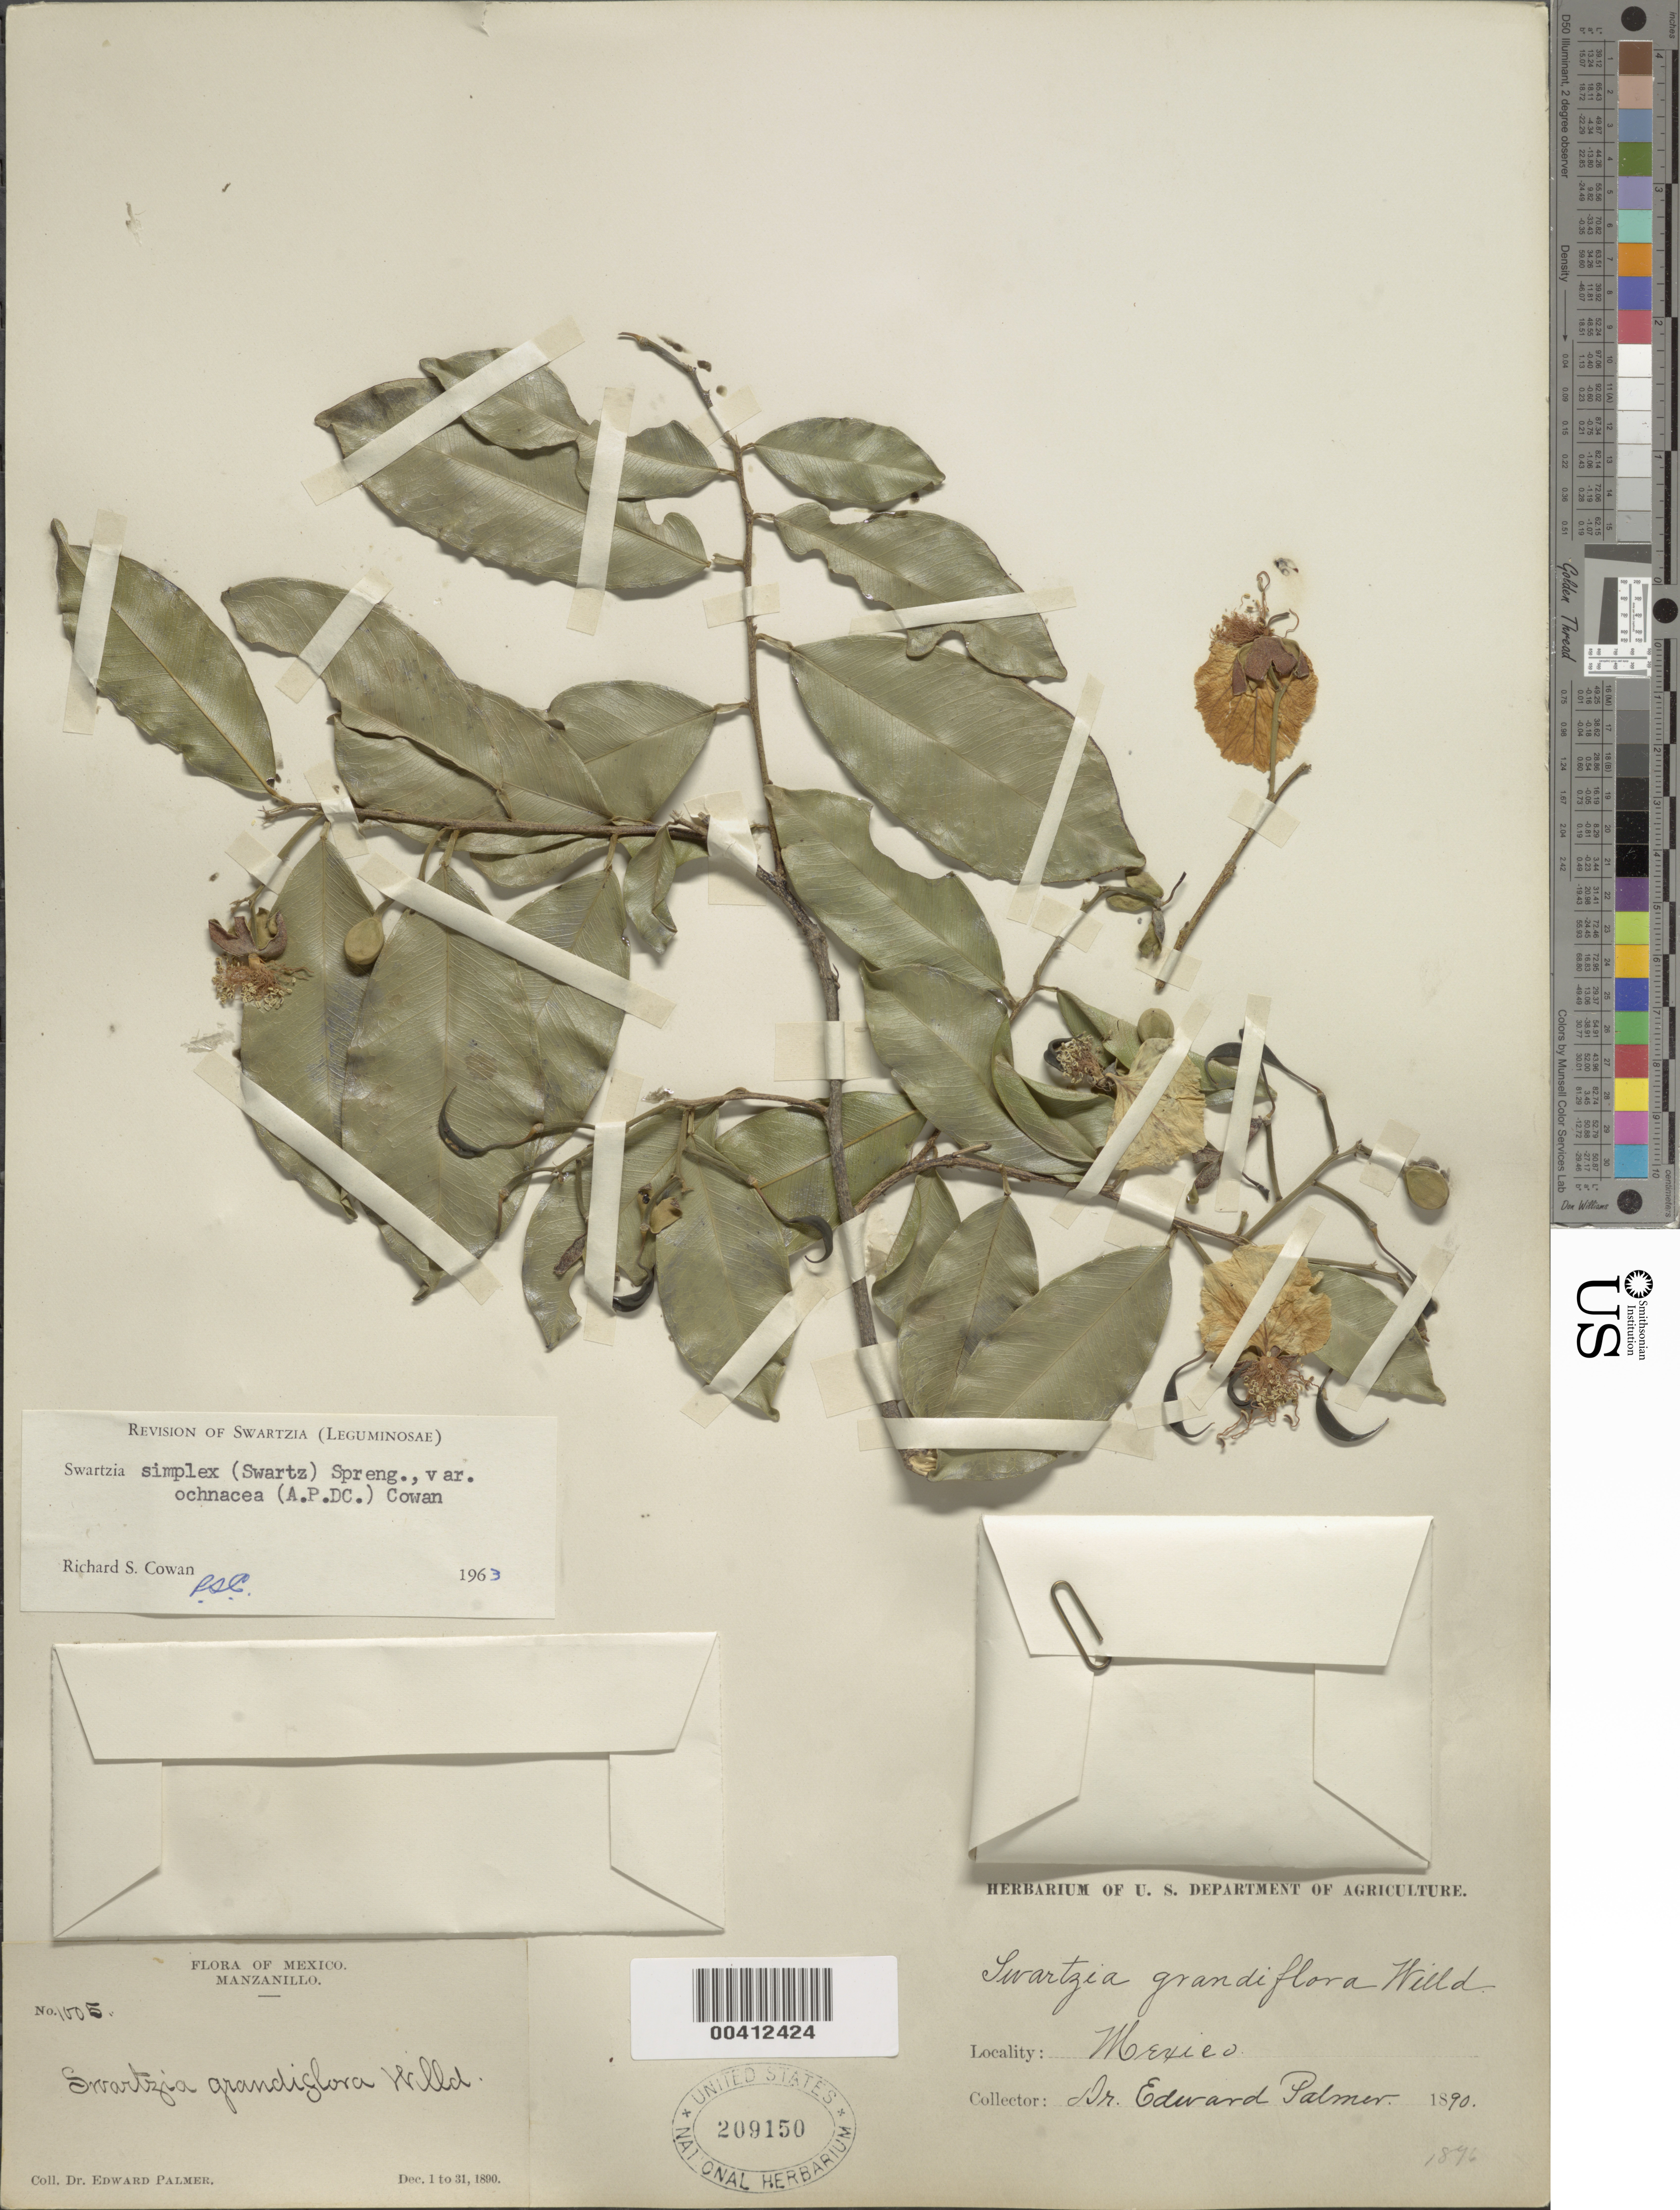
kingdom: Plantae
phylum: Tracheophyta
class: Magnoliopsida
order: Fabales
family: Fabaceae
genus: Swartzia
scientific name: Swartzia simplex var. ochnacea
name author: (DC.) R.S. Cowan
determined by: Cowan, R. S.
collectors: E. Palmer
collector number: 1005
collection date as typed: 01 Dec 1890 to 31 Dec 1890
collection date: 1890-12-01/1890-12-31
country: Mexico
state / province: Colima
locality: Manzanillo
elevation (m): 20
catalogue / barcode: US 209150